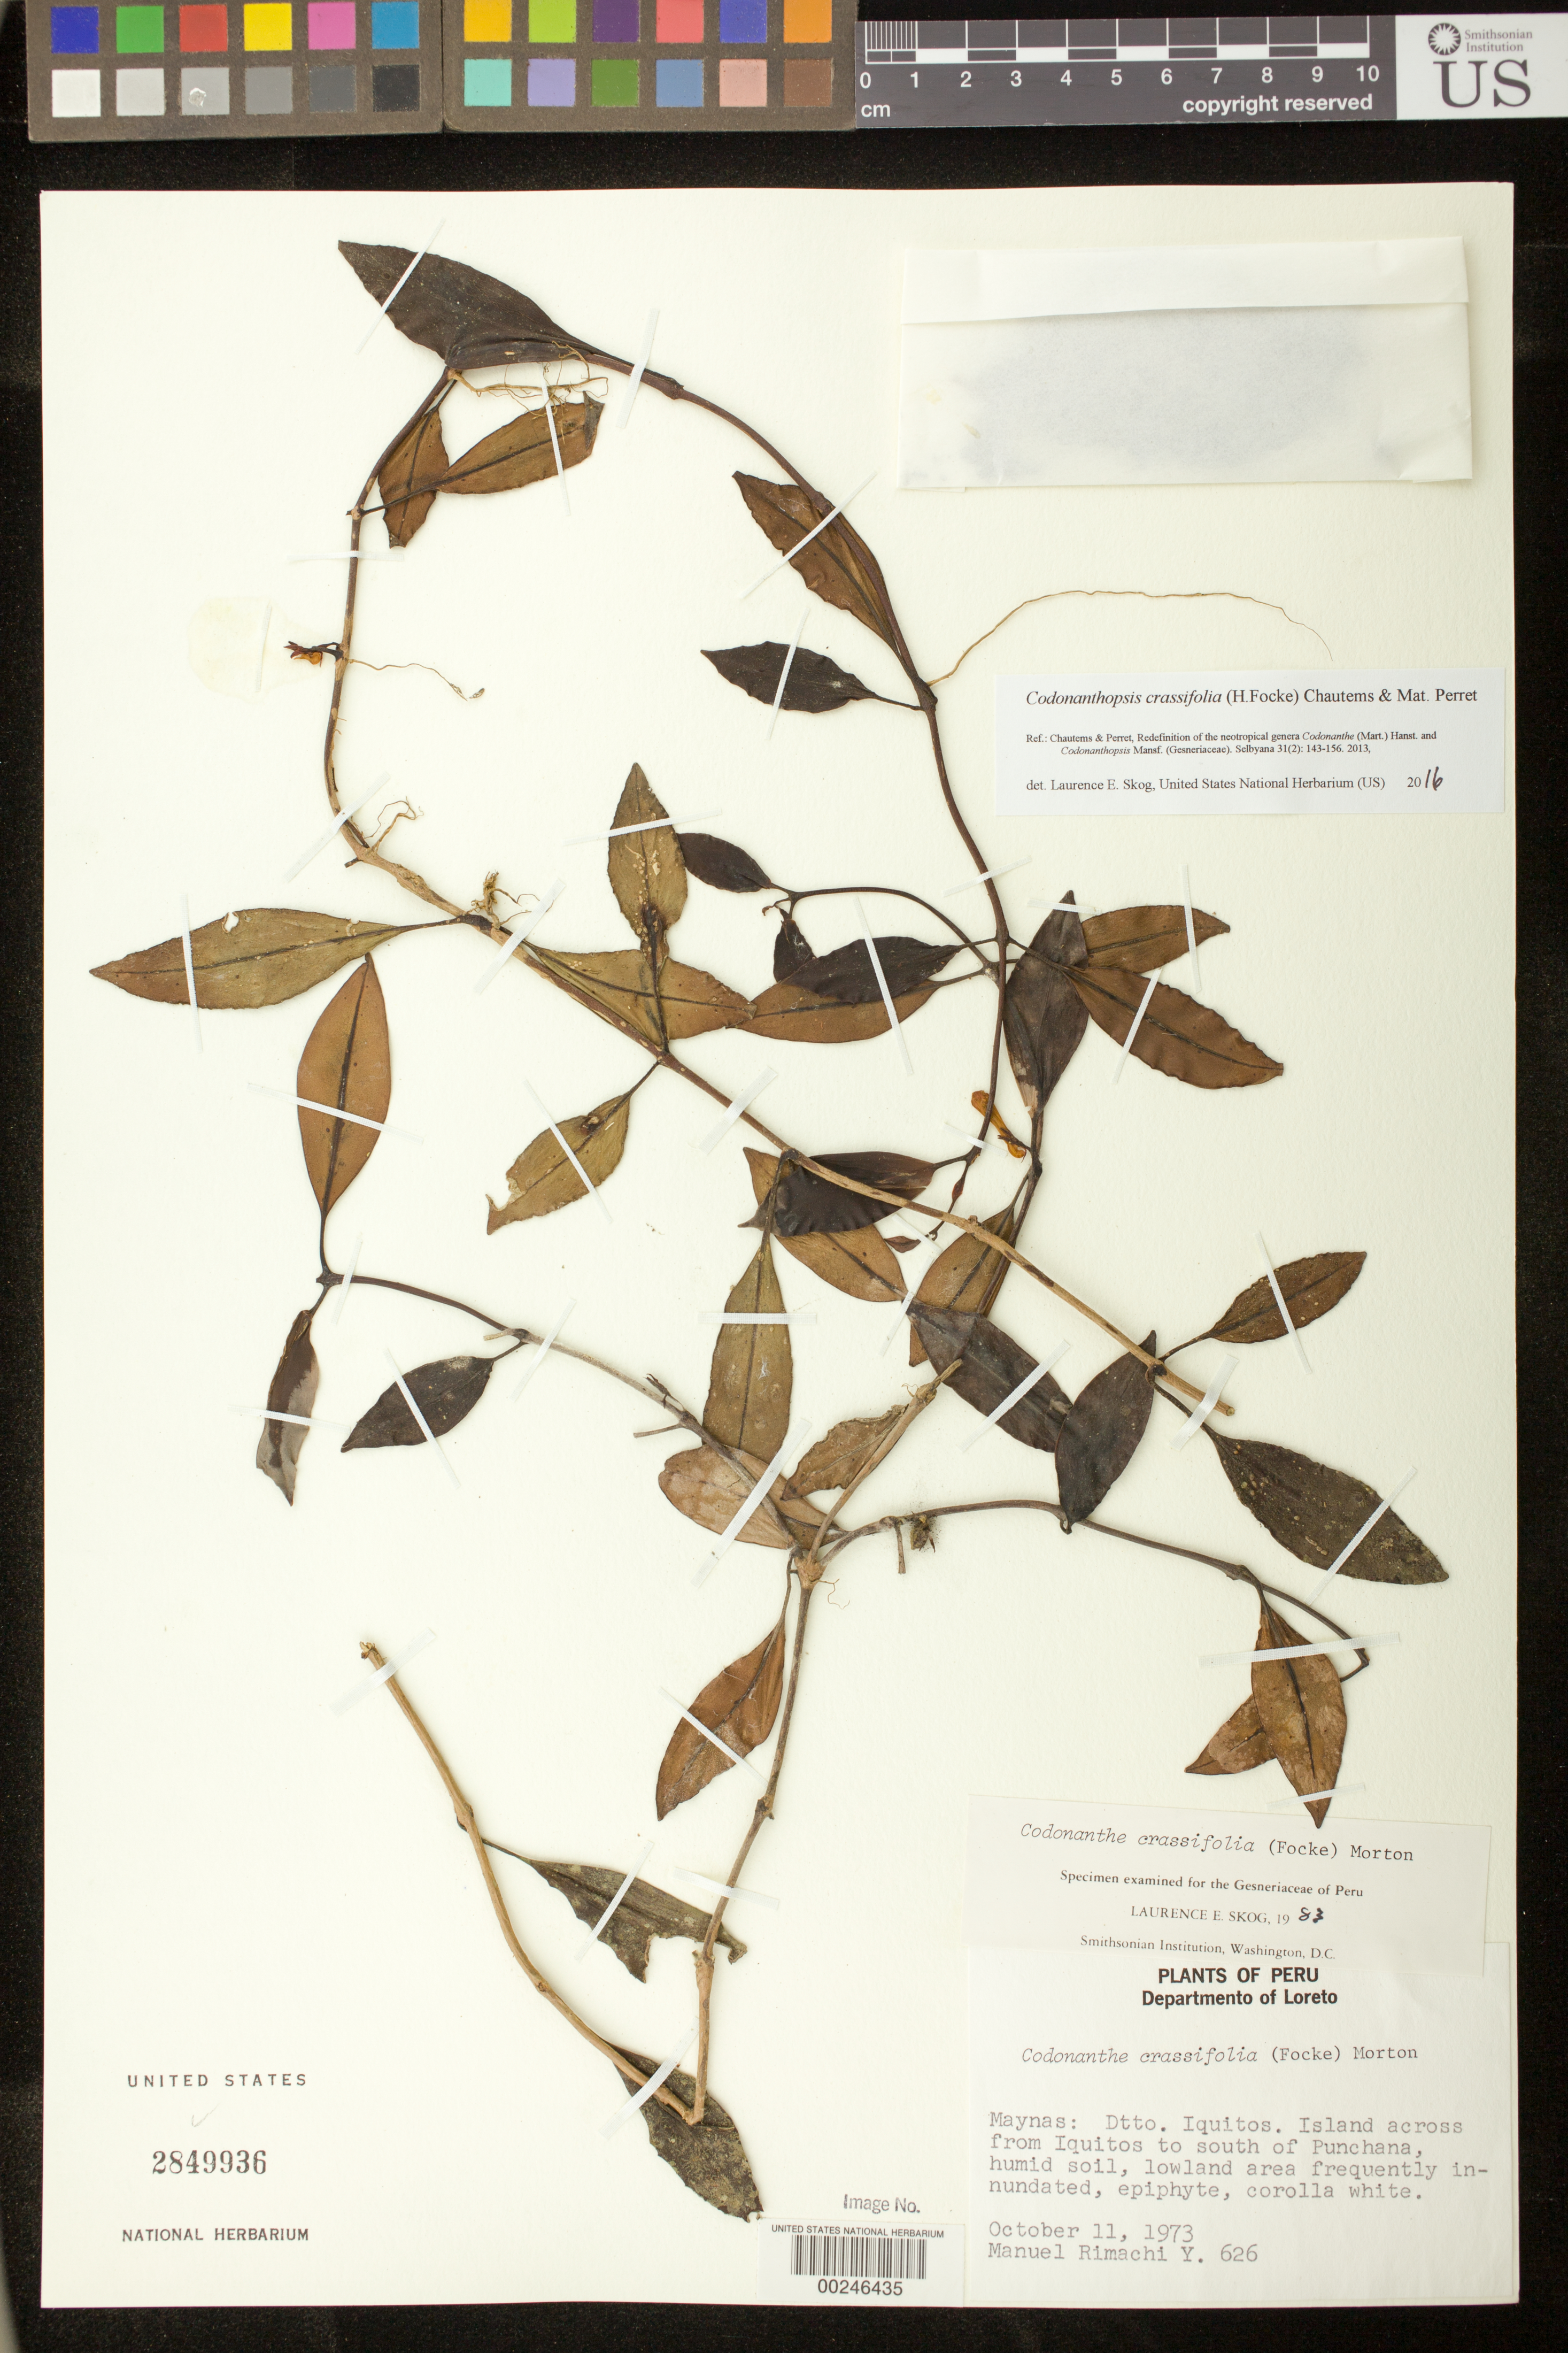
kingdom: Plantae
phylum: Tracheophyta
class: Magnoliopsida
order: Lamiales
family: Gesneriaceae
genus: Codonanthopsis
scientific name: Codonanthopsis crassifolia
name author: (H. Focke) Chautems & Mat.Perret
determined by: Skog, Laurence E.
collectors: M. Rimachi Y.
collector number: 626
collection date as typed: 11 Oct 1973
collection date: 1973-10-11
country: Peru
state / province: Loreto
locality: Prov. Maynas, Dtto. Iquitos, island across from Iquitos to S of Punchana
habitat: Humid soil, lowland area frequently inundated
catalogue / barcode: US 2849936